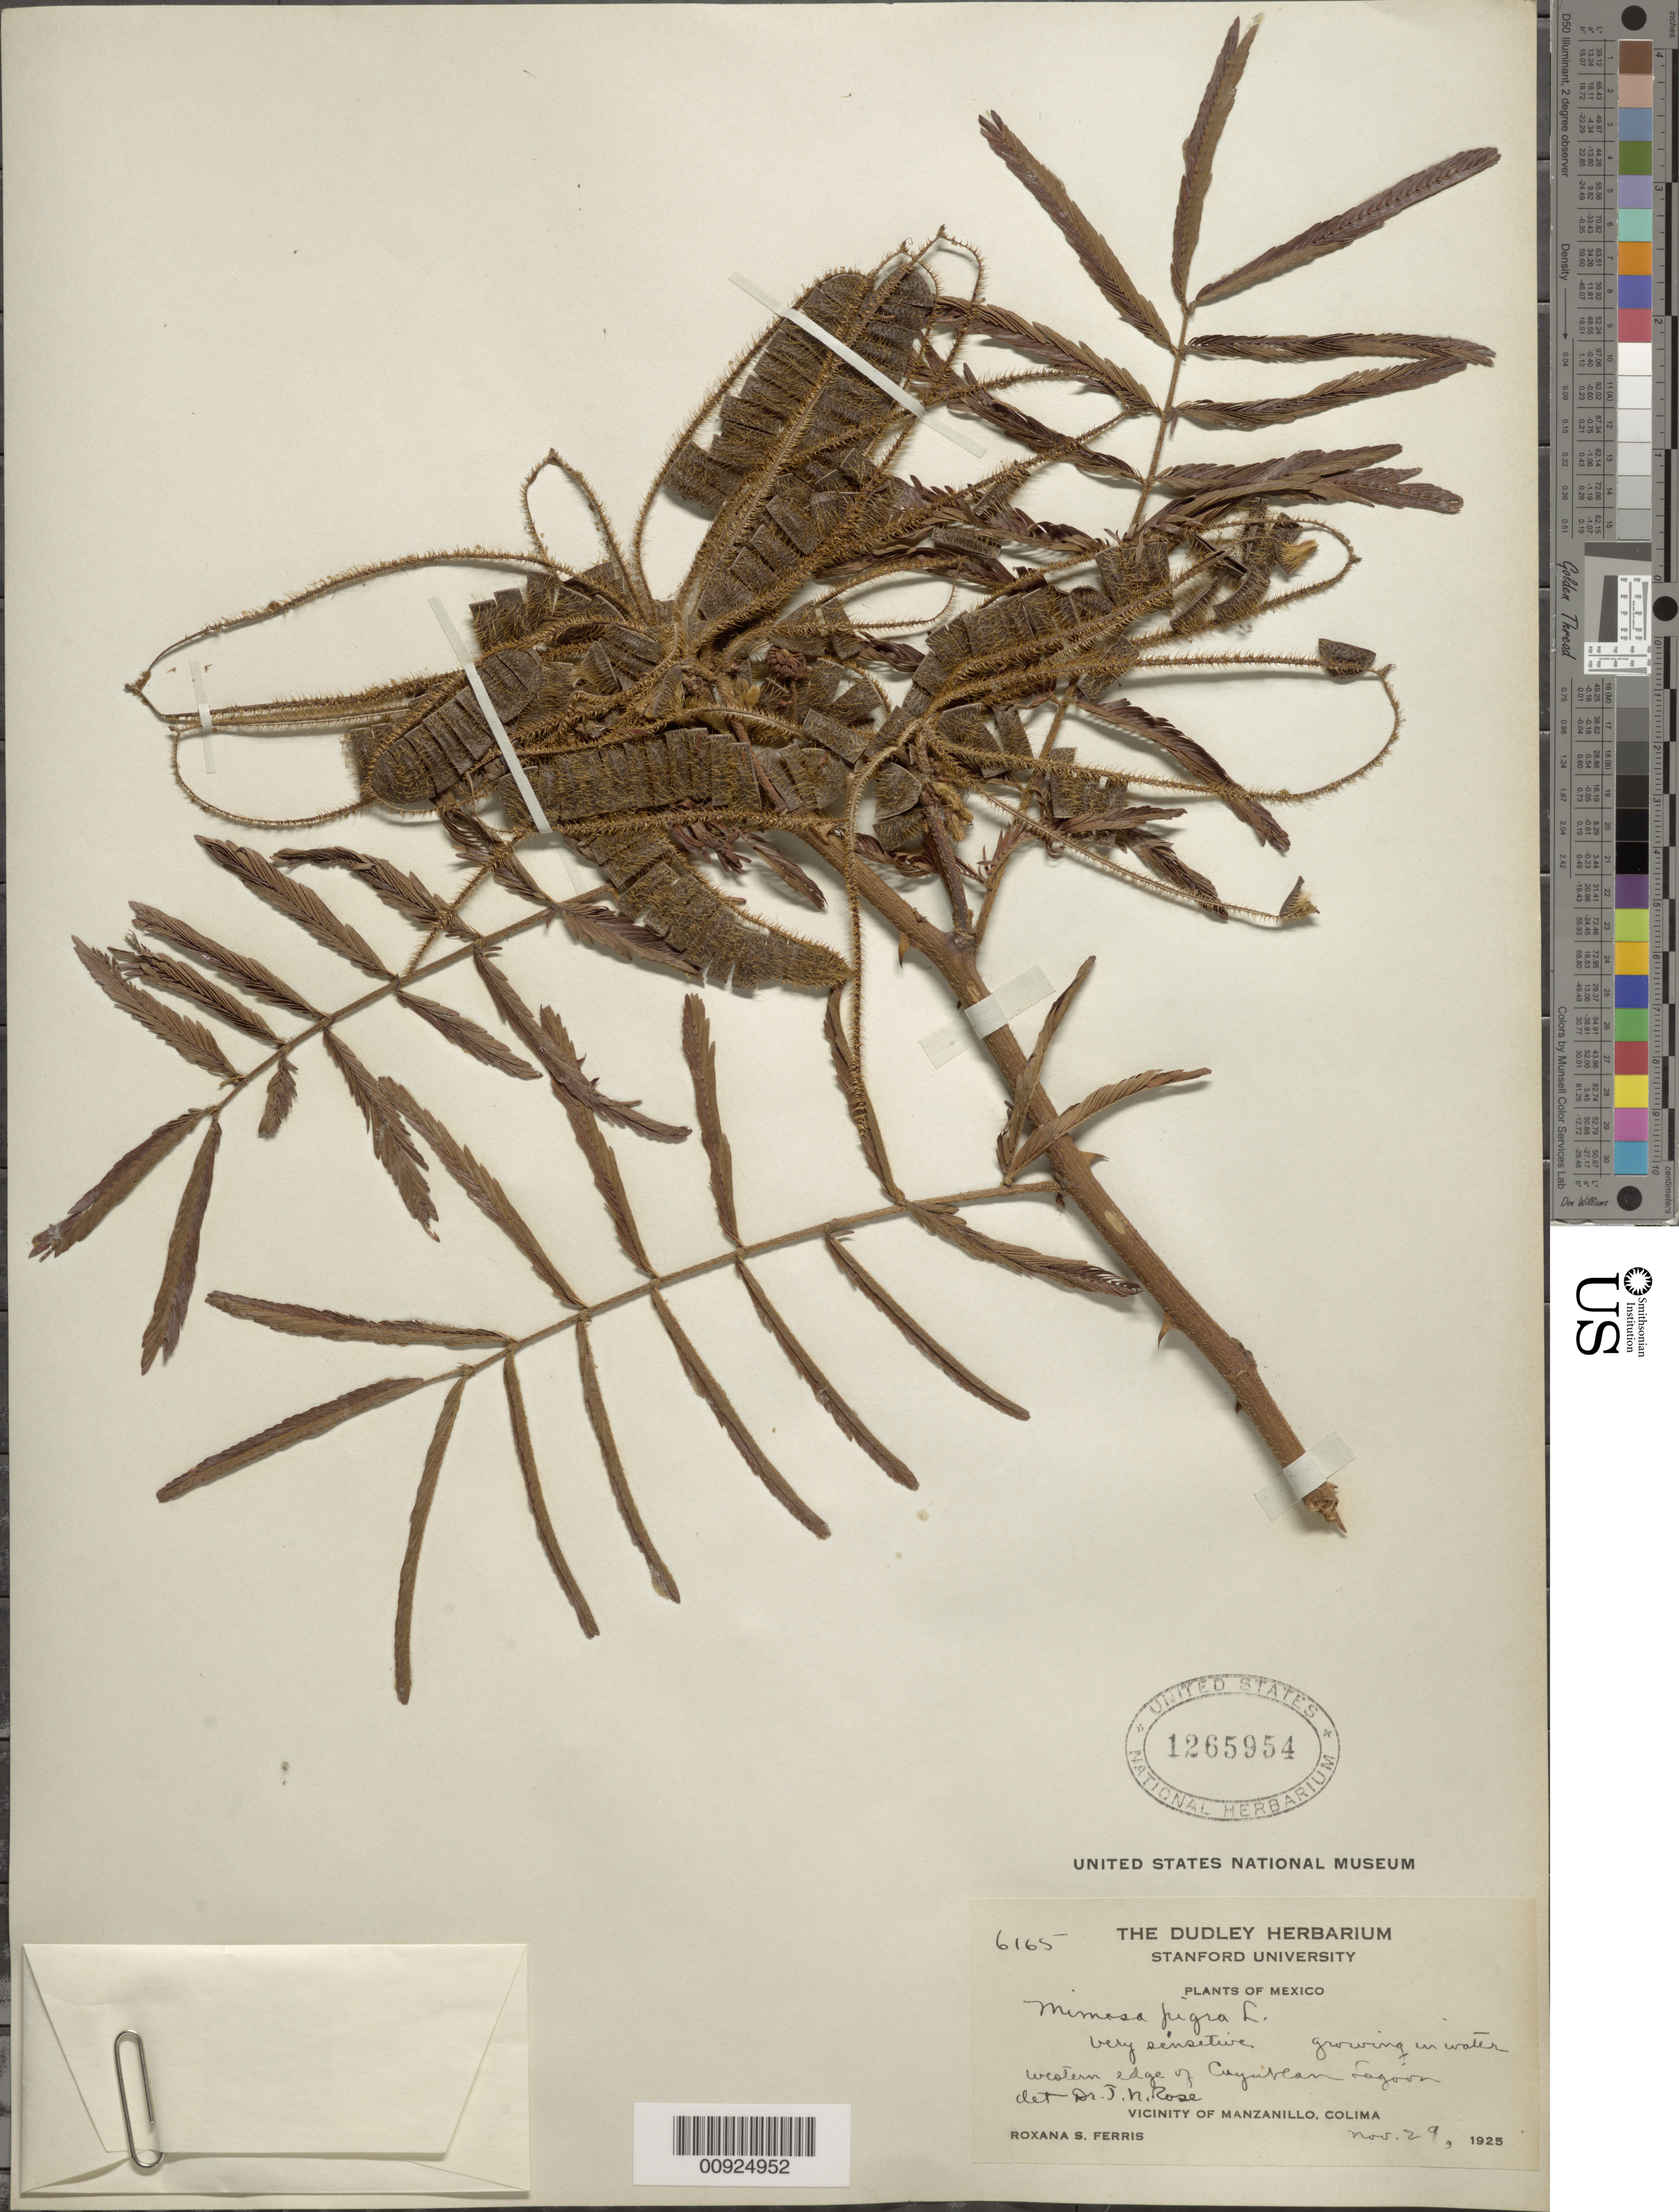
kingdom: Plantae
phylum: Tracheophyta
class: Magnoliopsida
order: Fabales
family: Fabaceae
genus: Mimosa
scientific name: Mimosa pigra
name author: L.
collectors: R. S. Ferris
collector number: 6165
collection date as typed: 29 Nov 1925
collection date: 1925-11-29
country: Mexico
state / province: Colima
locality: Western edge of Cuyutlan Lagoon. Vicinity of Manzanillo, Colima.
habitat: Growing in water.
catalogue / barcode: US 1265954